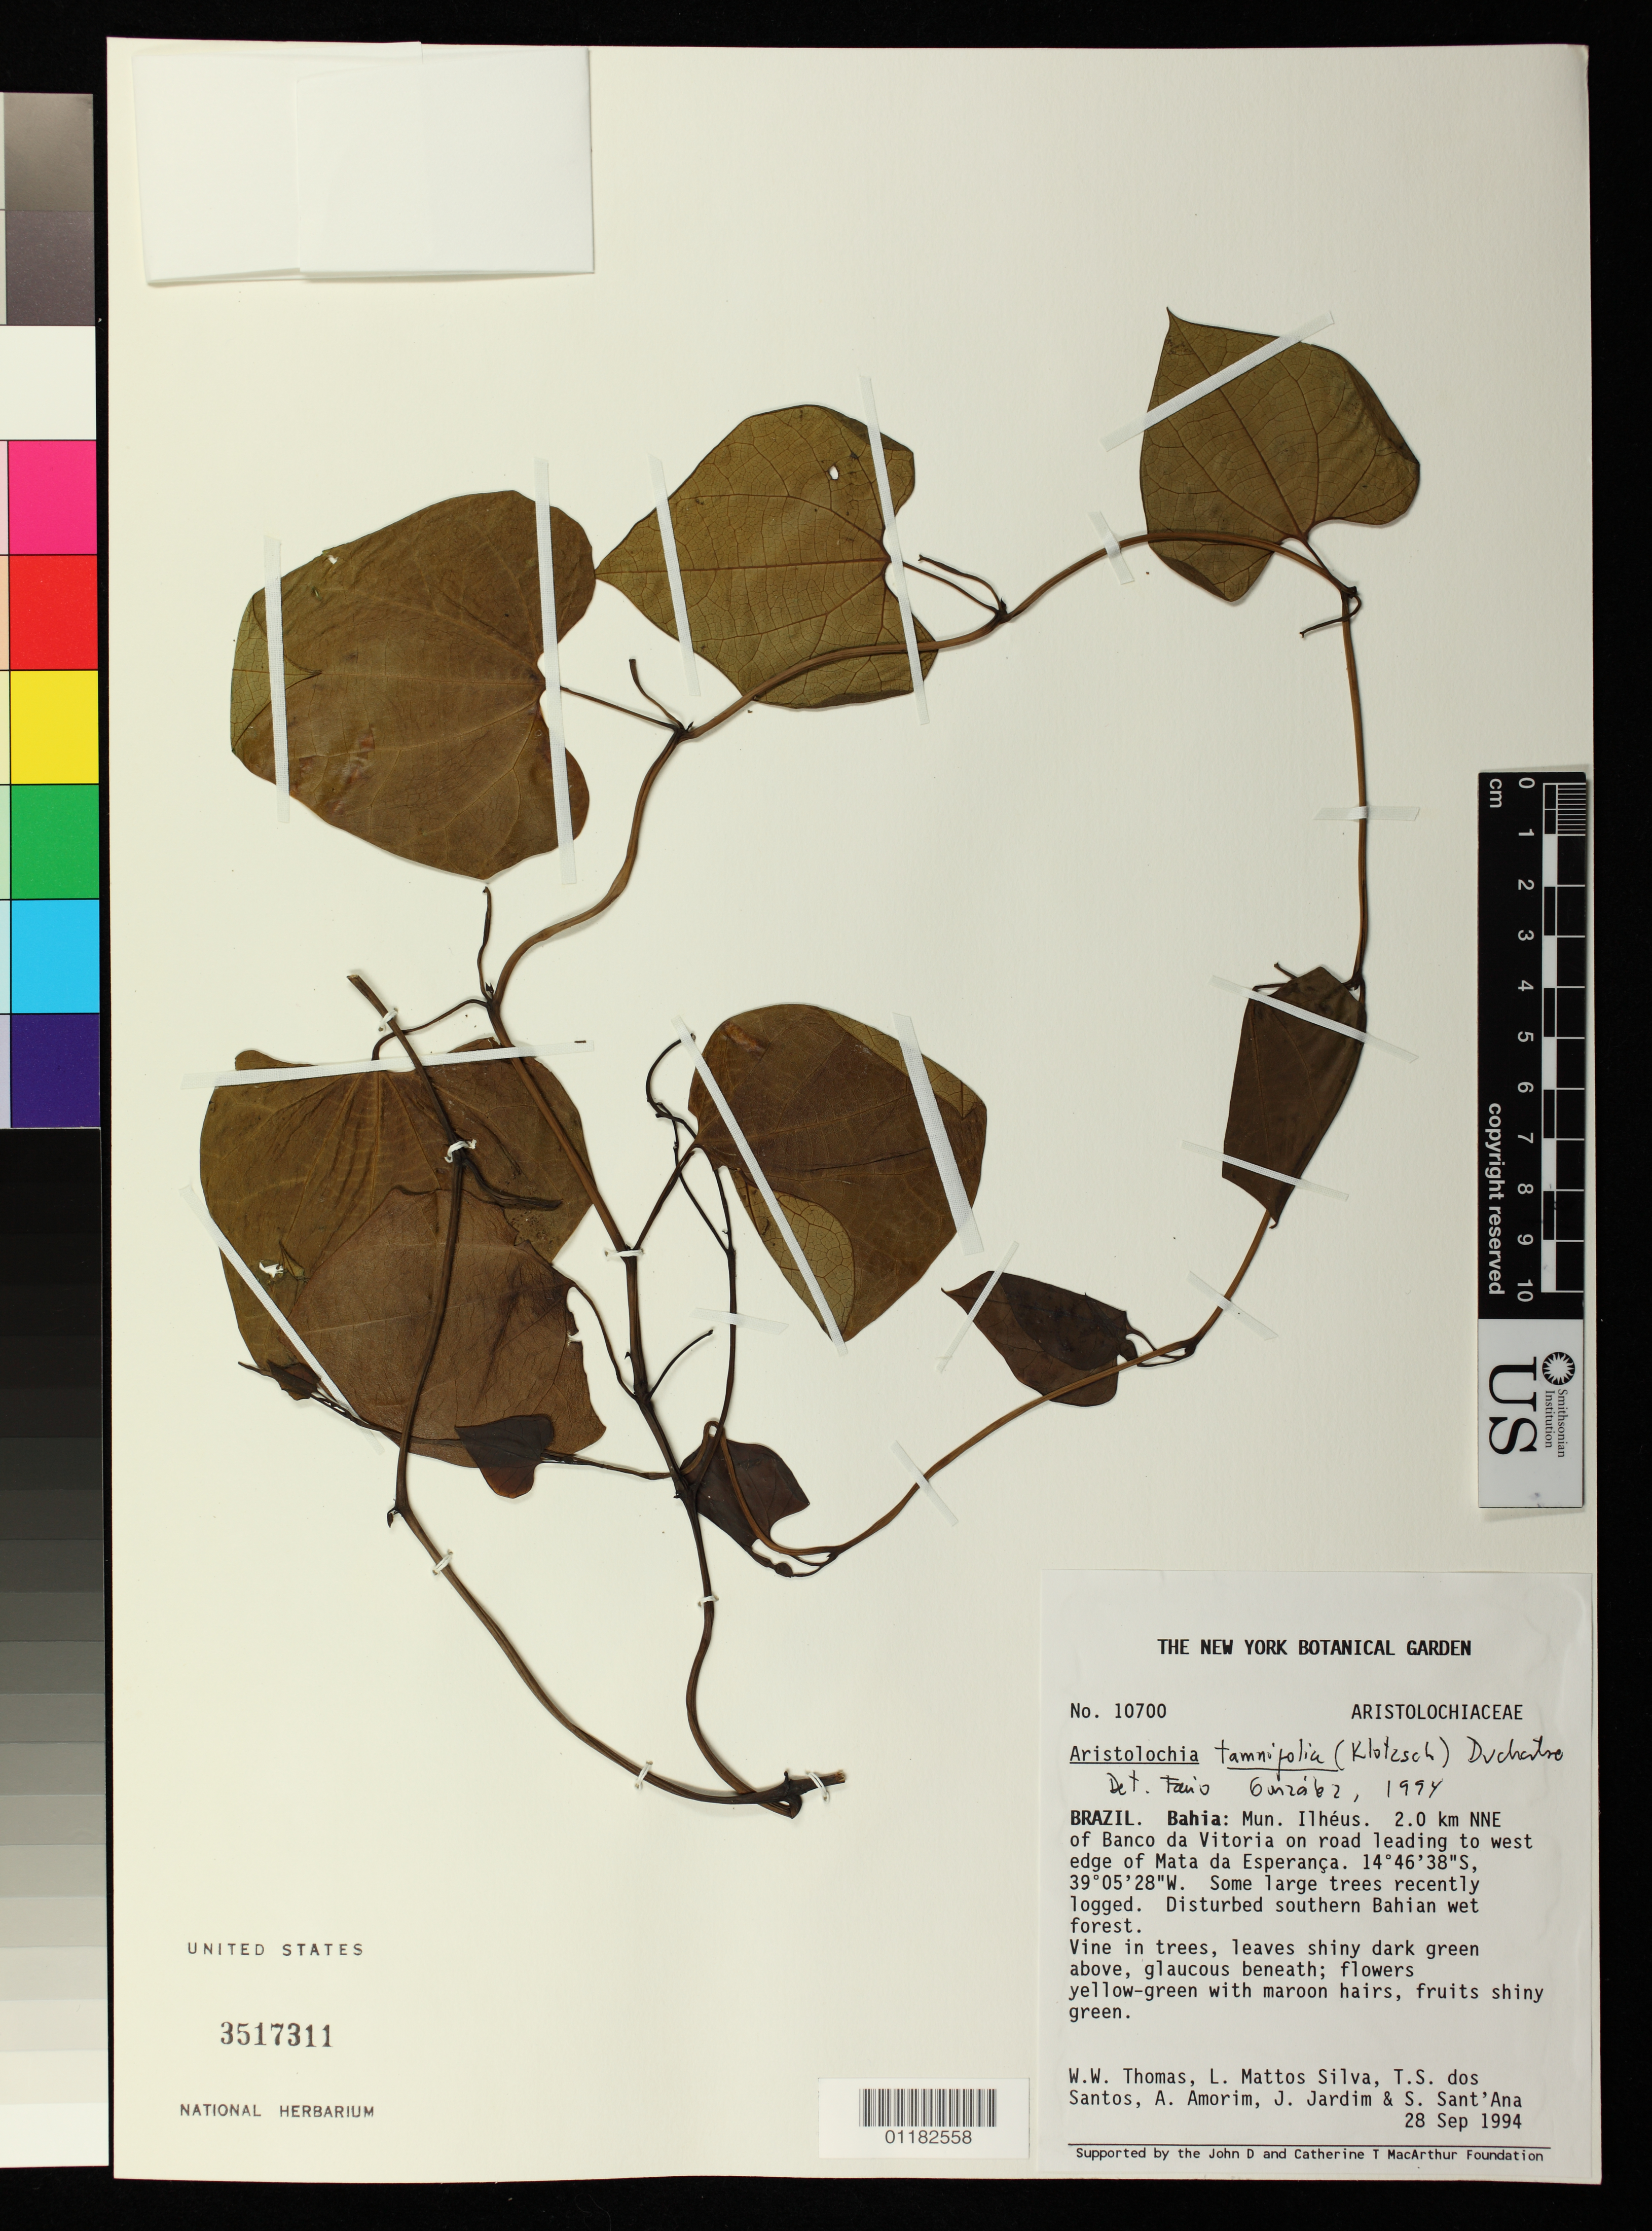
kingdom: Plantae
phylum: Tracheophyta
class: Magnoliopsida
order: Piperales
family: Aristolochiaceae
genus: Aristolochia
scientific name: Aristolochia tamnifolia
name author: (Klotzsch) Duch.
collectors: W. W. Thomas, L. A. Mattos Silva, T. S. Santos & A. M. Amorim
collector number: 10700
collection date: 1994-09-28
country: Brazil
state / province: Bahia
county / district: Ilhéus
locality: Mun. Ilhéus 2.0 km NNE of Banco da Vitoria on road leading to west edge of Mata da Esperanca.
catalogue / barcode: US 3517311